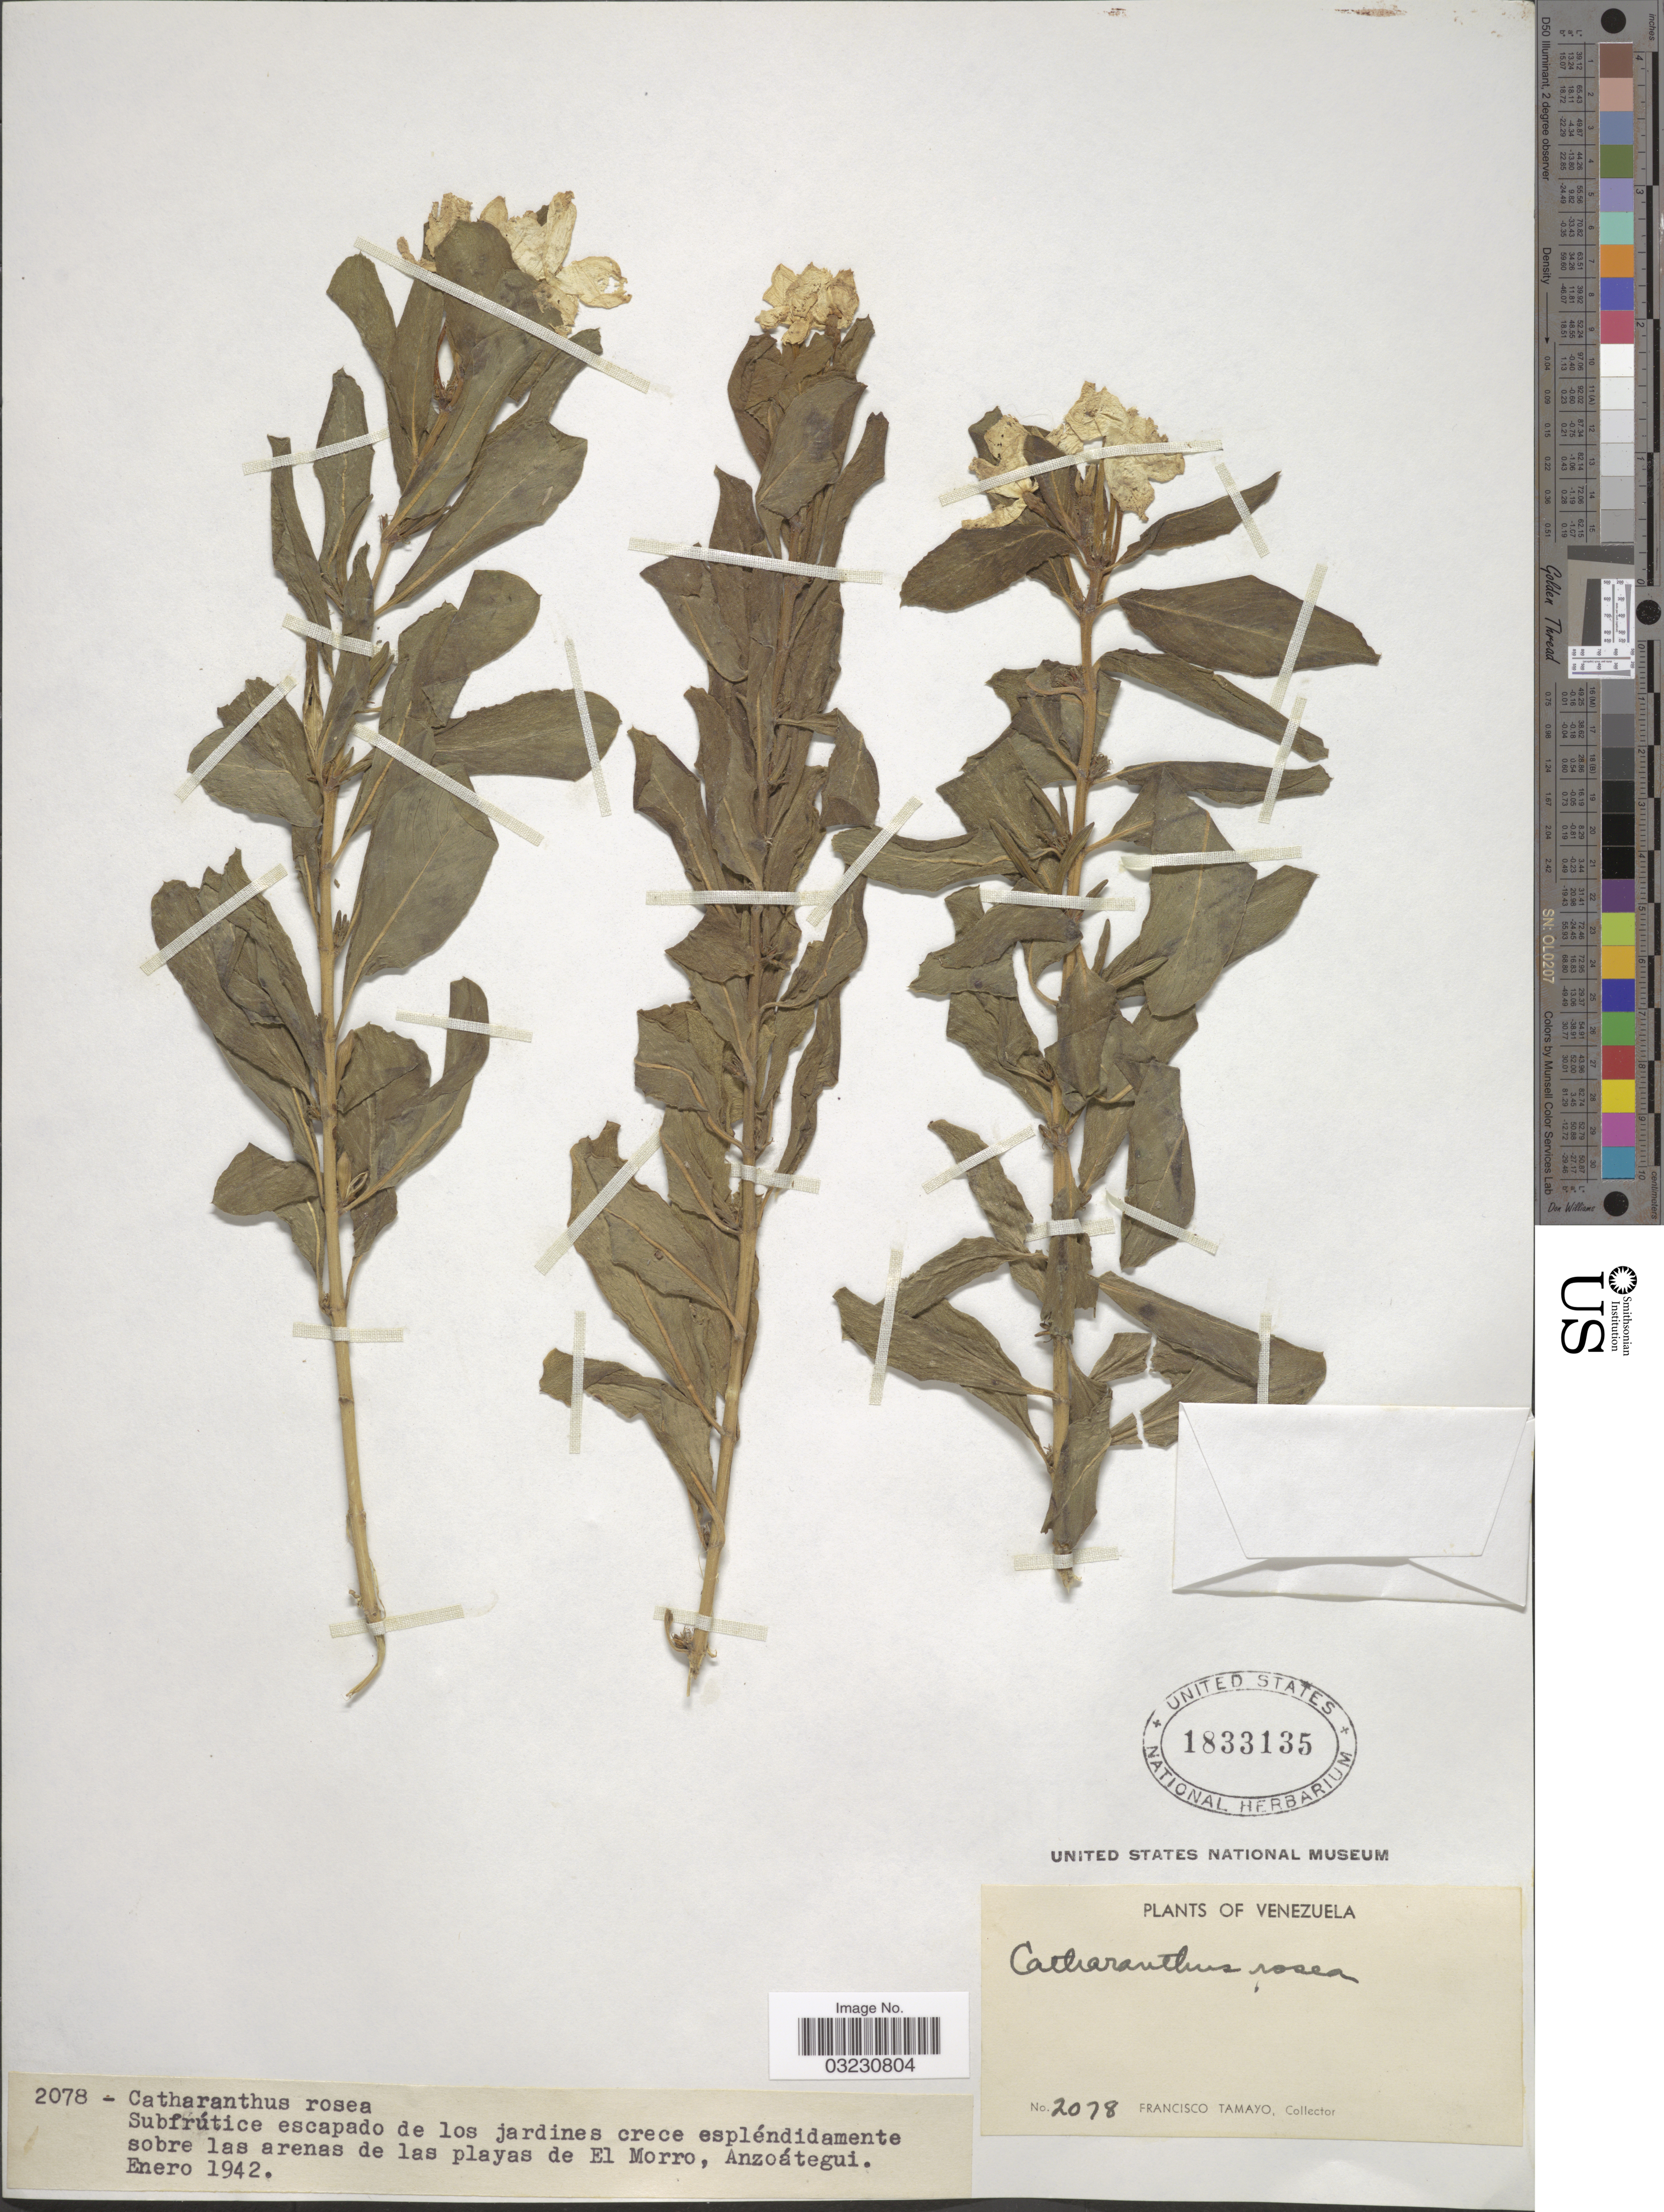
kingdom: Plantae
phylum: Tracheophyta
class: Magnoliopsida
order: Gentianales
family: Apocynaceae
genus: Catharanthus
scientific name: Catharanthus roseus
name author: (L.) G. Don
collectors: F. Tamayo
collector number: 2078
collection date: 1942-01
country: Venezuela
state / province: Anzoategui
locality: Subfrútice escapado de los jardines crece espléndidamente sobre las arenas de las playas de El Morro.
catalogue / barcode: US 1833135